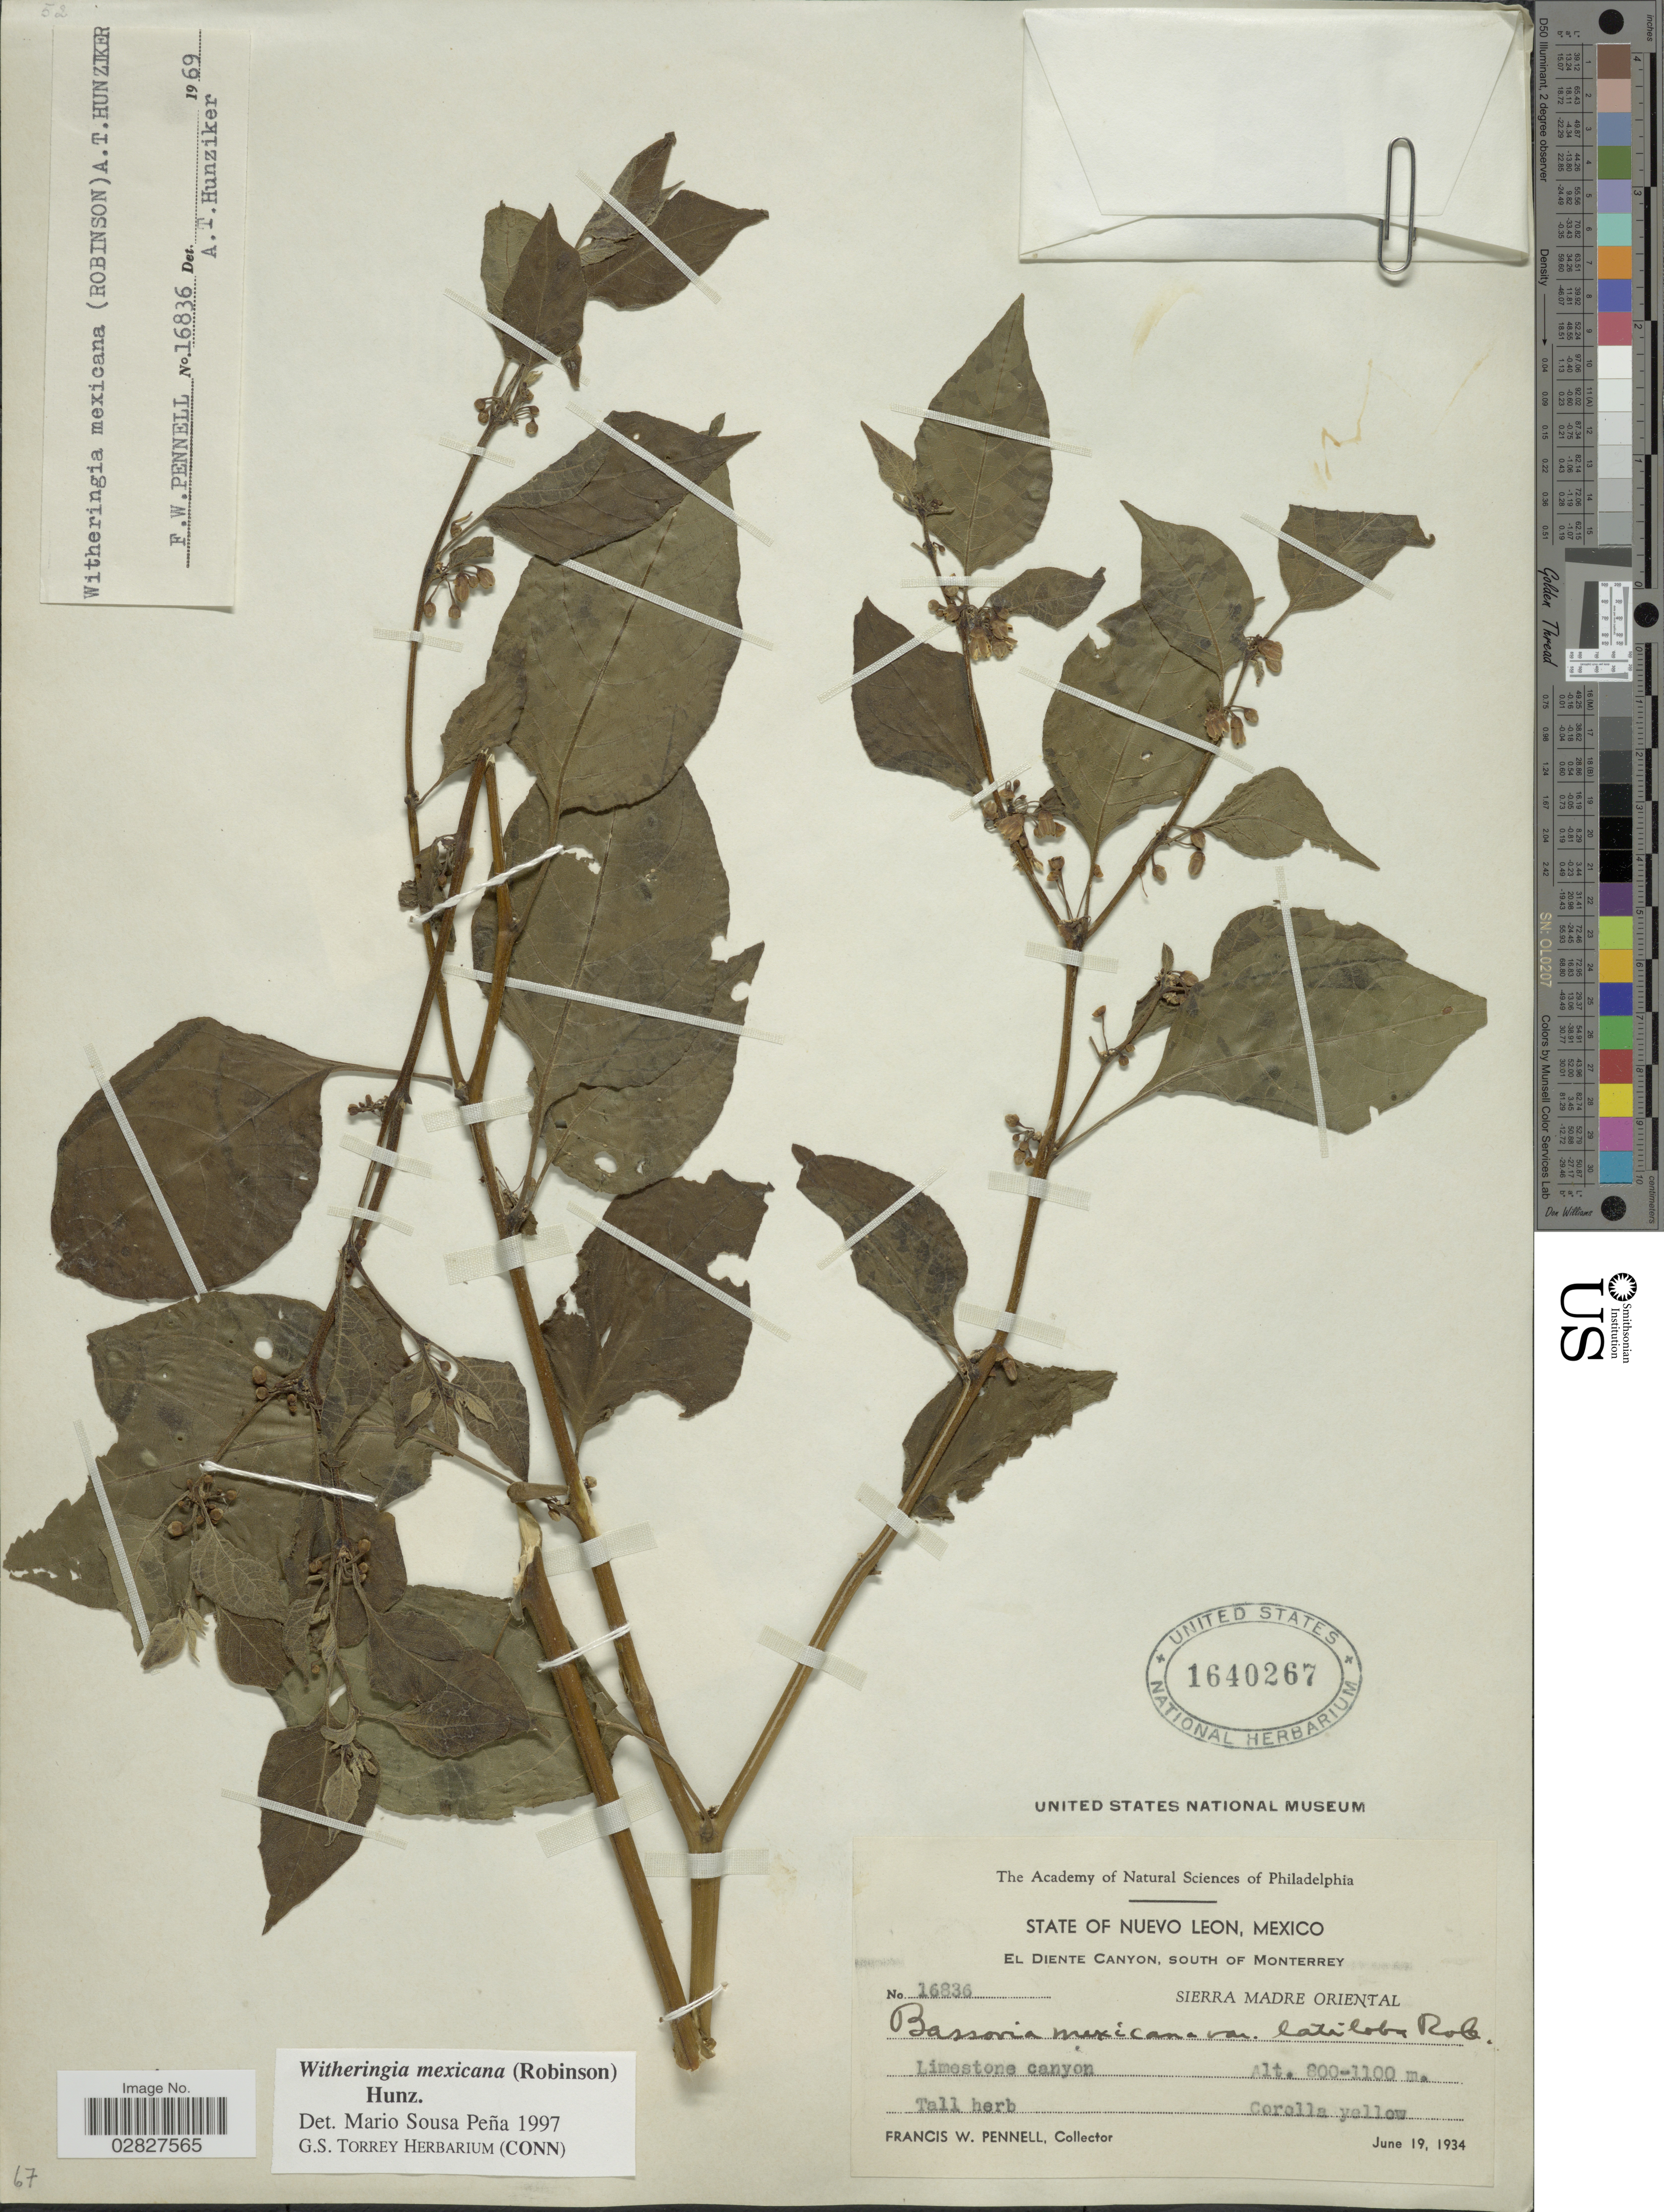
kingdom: Plantae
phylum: Tracheophyta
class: Magnoliopsida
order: Solanales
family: Solanaceae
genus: Witheringia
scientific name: Witheringia mexicana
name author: (B.L. Rob.) Hunz.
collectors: F. W. Pennell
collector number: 16836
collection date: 1934-06-19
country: Mexico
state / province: Nuevo León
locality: El Diente Canyon, South of Monterrey. Sierra Madre Oriental. Limestome canyon.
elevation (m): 800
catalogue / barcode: US 1640267